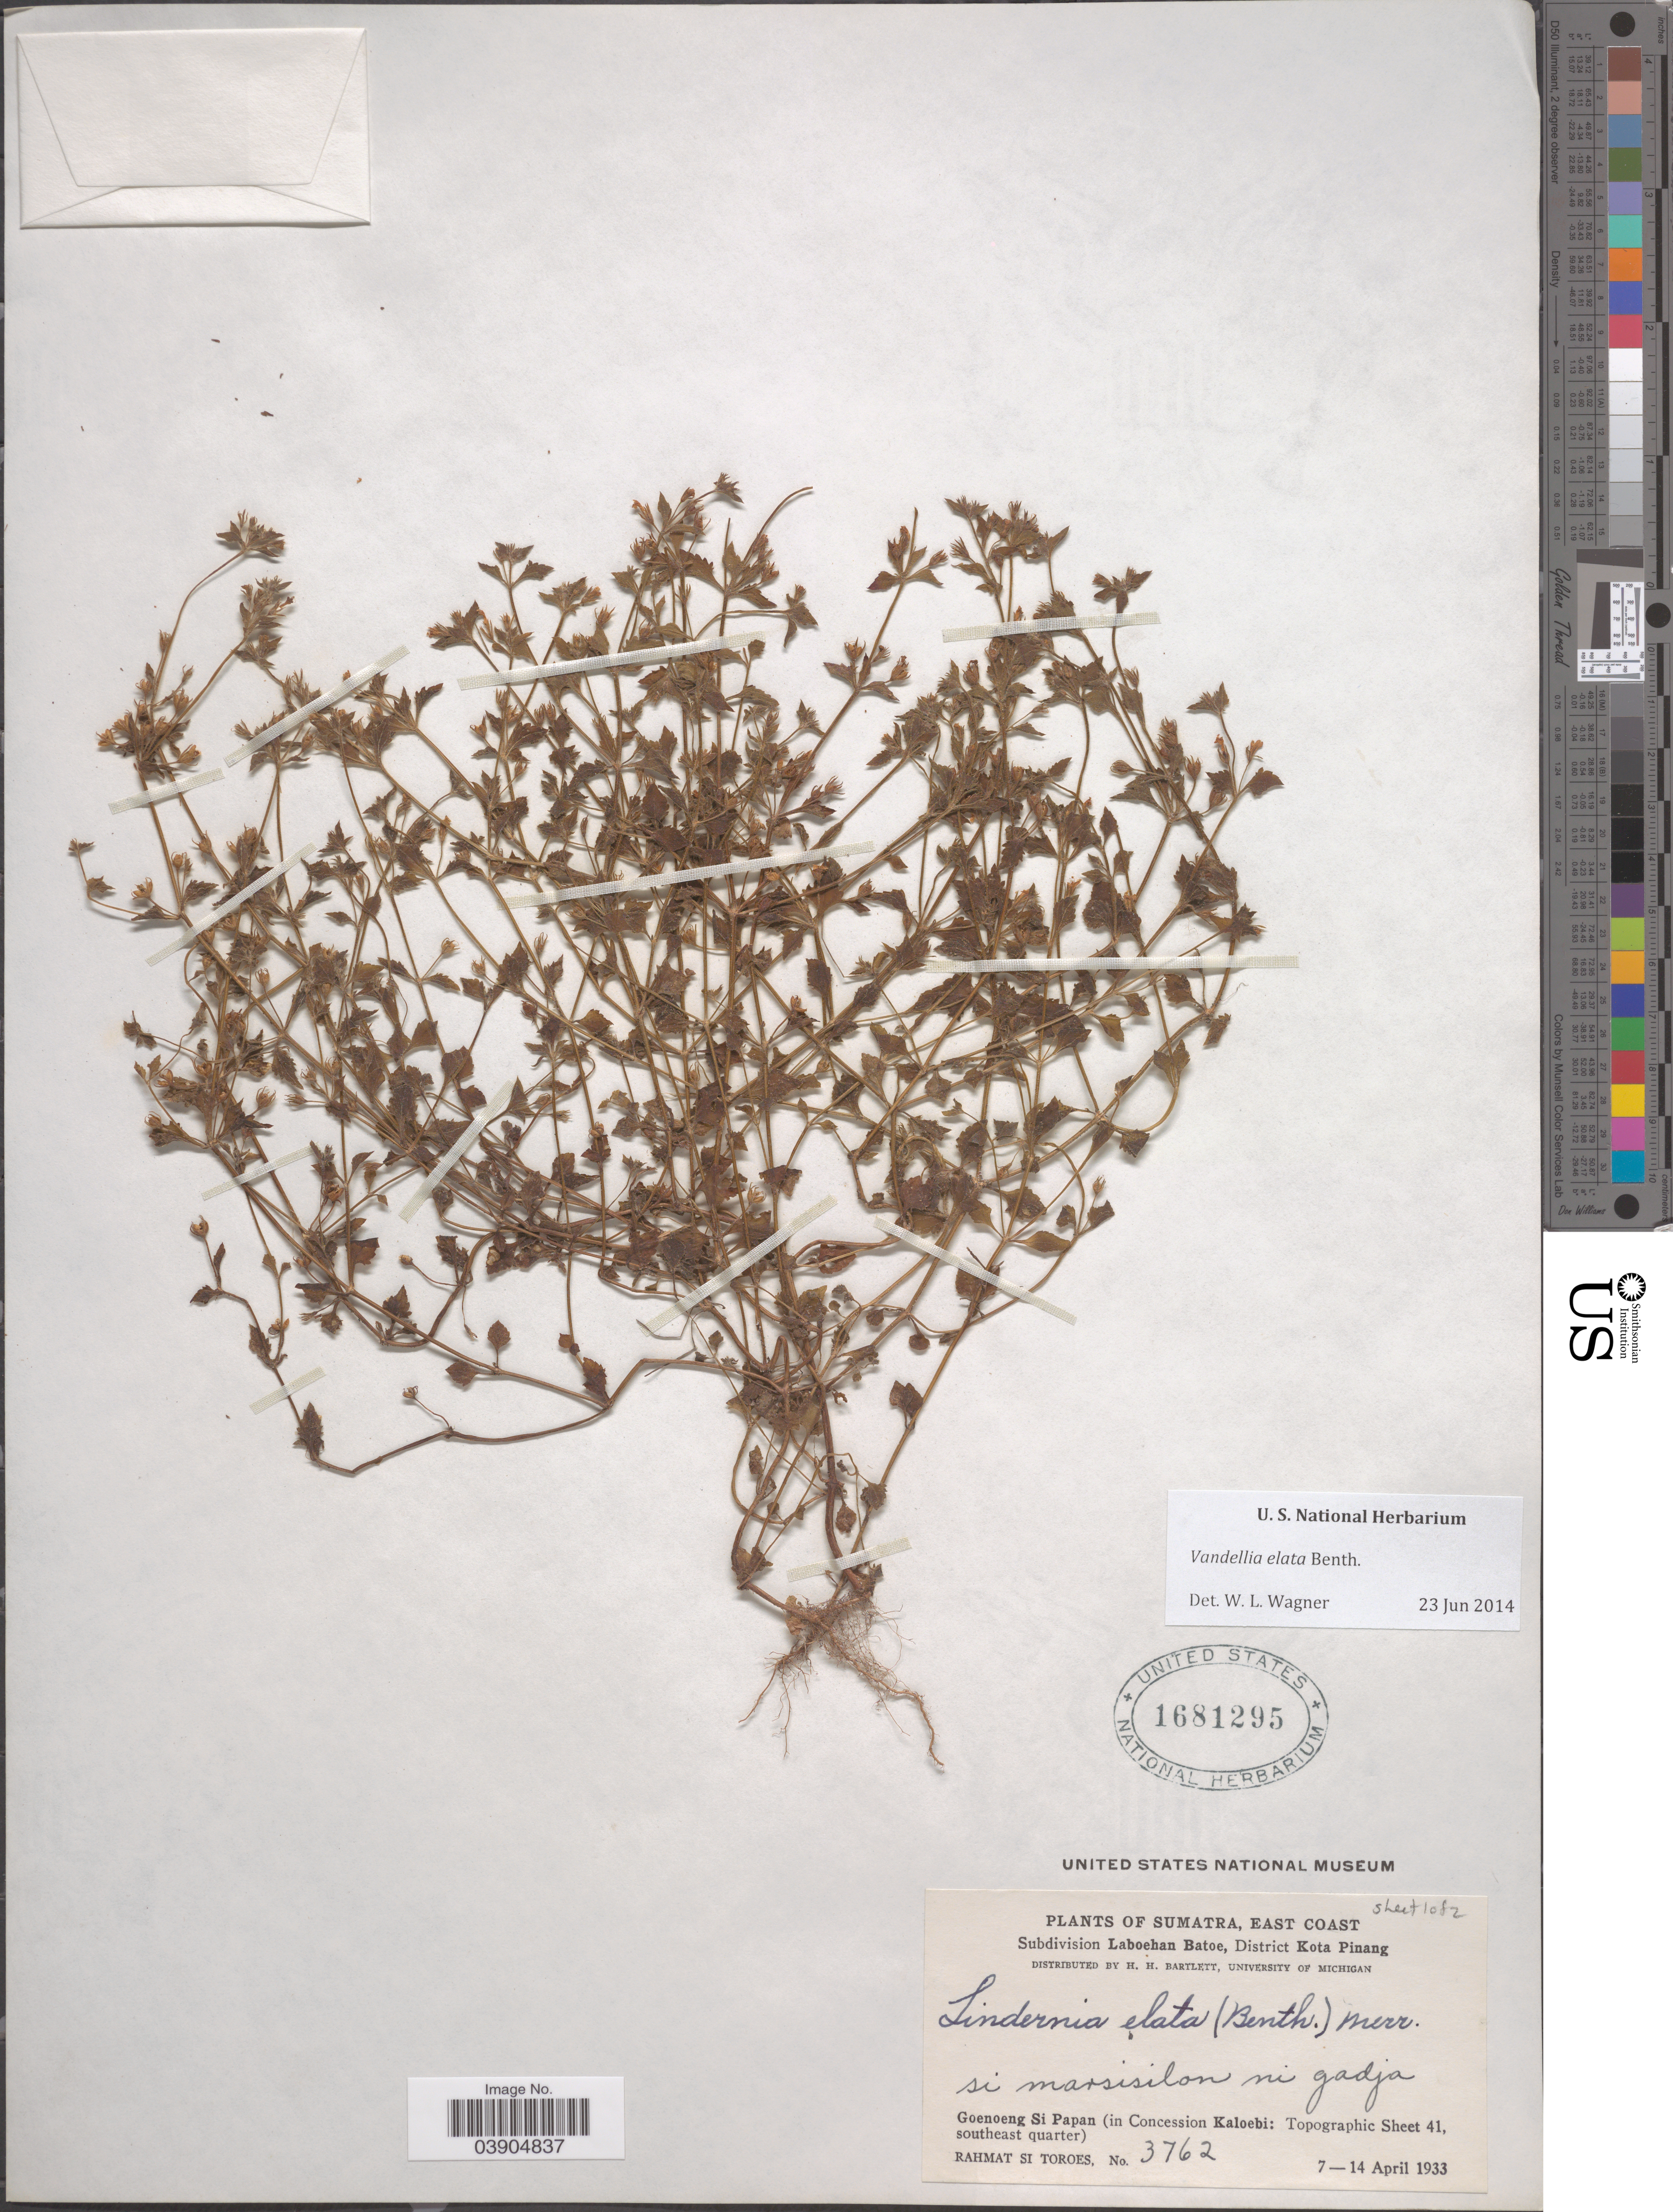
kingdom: Plantae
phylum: Tracheophyta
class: Magnoliopsida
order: Lamiales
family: Linderniaceae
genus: Lindernia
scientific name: Lindernia elata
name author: (Benth.) Wettst.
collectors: Rahmat Si Boeea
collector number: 3762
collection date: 1933-04-07/1933-04-14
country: Indonesia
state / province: Sumatra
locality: East Coast. Subdivision Laboehan Batoe, District Kota Pinang. Goenoeng Si Papan (in Concession Kaloebi: Topographic Sheet 41, southeast quarter).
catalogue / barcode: US 1681295